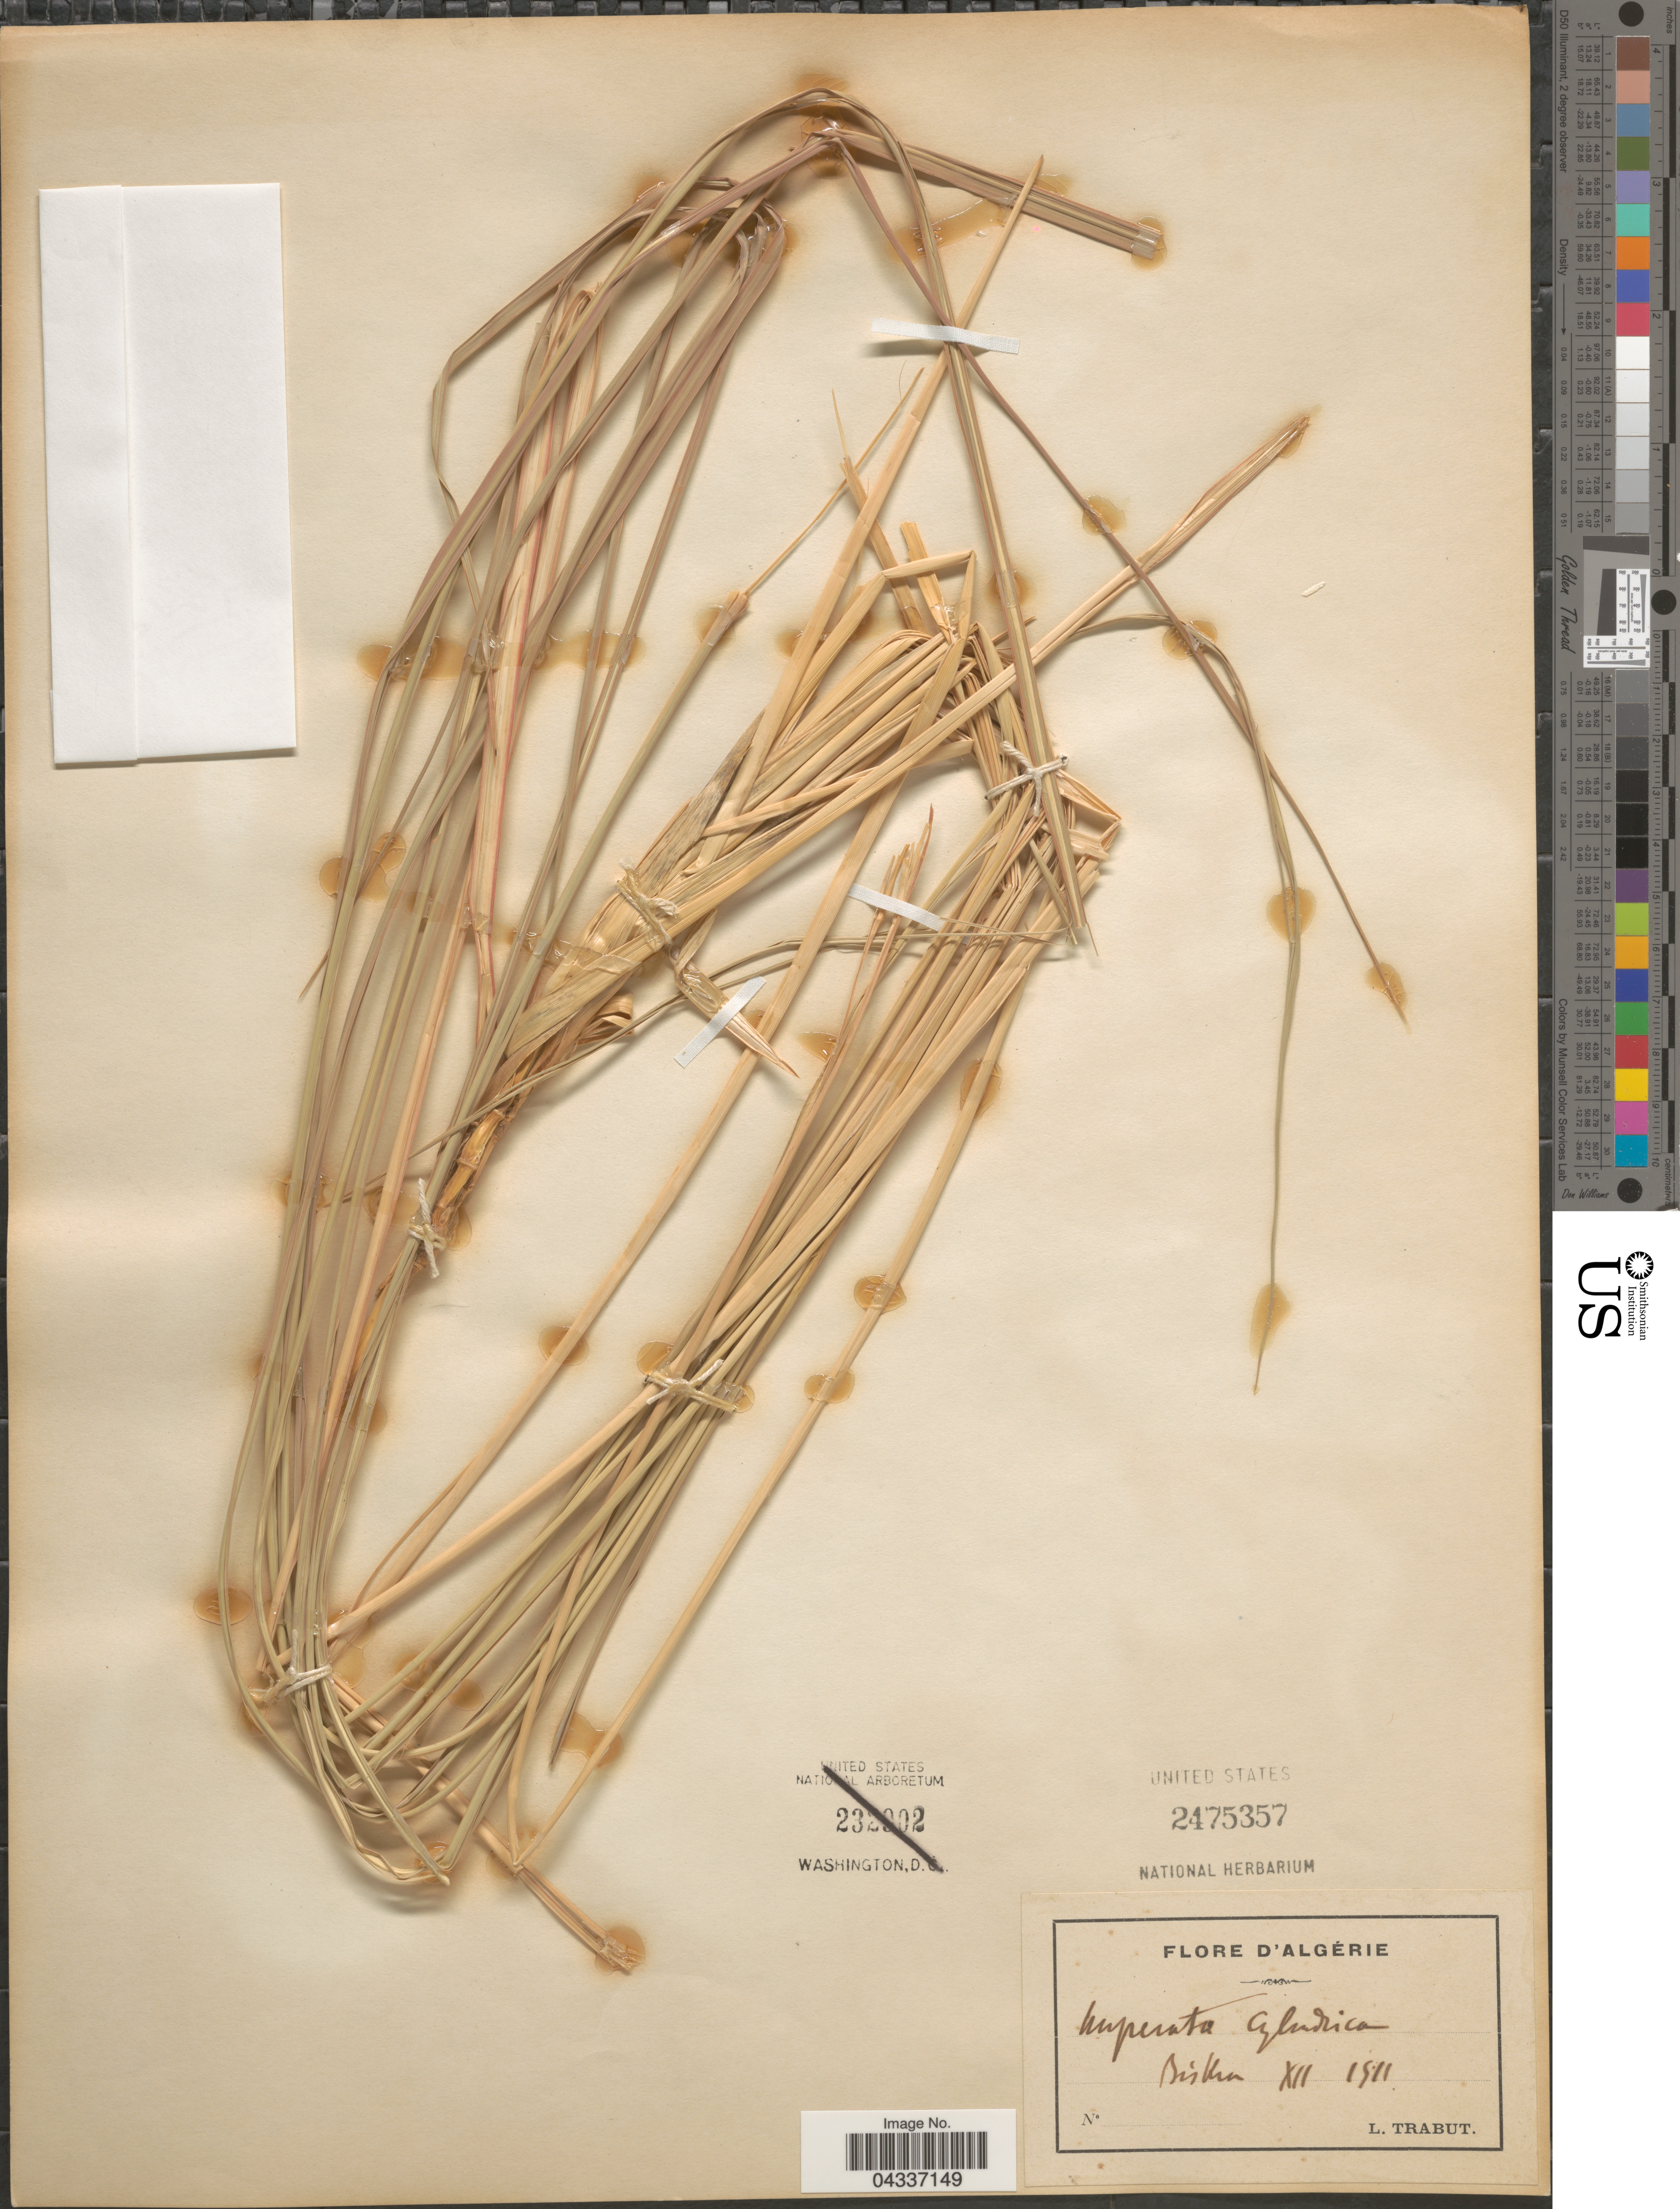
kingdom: Plantae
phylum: Tracheophyta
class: Liliopsida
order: Poales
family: Poaceae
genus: Imperata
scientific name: Imperata cylindrica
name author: (L.) P. Beauv.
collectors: L. Trabut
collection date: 1911-12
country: Algeria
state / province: Biskra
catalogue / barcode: US 2475357